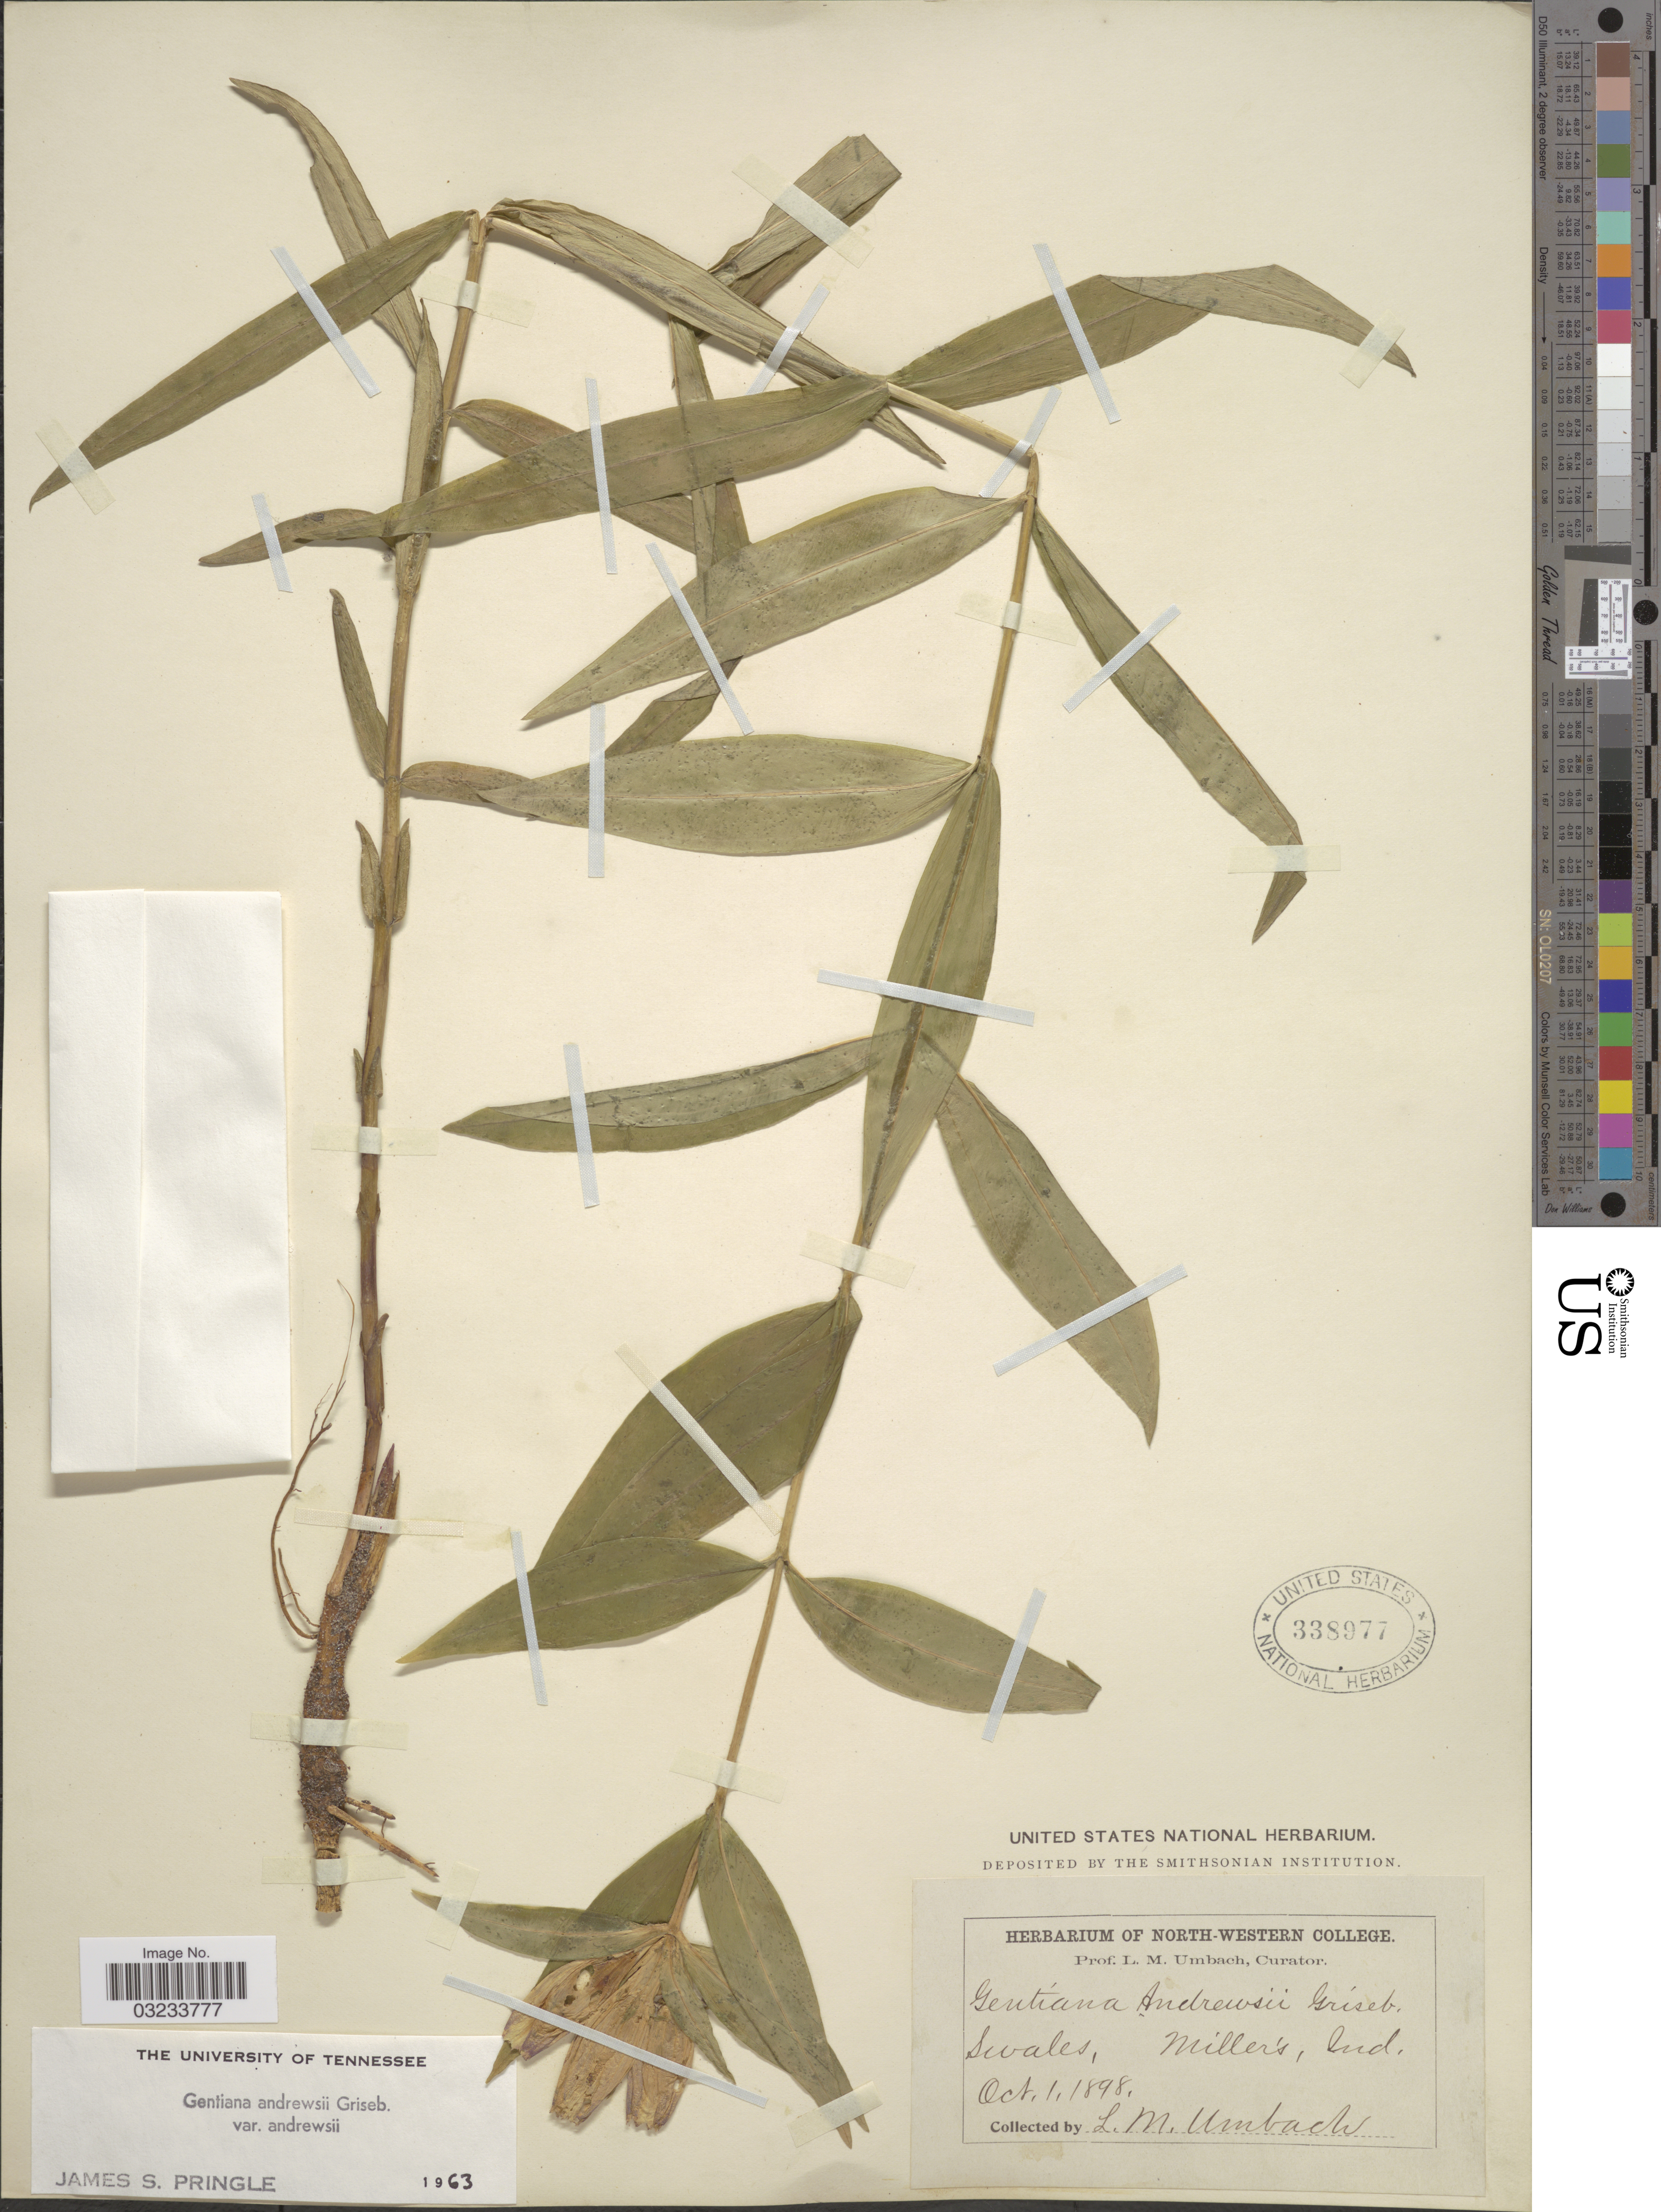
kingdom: Plantae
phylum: Tracheophyta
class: Magnoliopsida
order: Gentianales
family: Gentianaceae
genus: Gentiana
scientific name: Gentiana andrewsii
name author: Griseb.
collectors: L. M. Umbach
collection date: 1898-10-01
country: United States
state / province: Indiana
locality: Swales, Miller's.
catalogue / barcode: US 338977